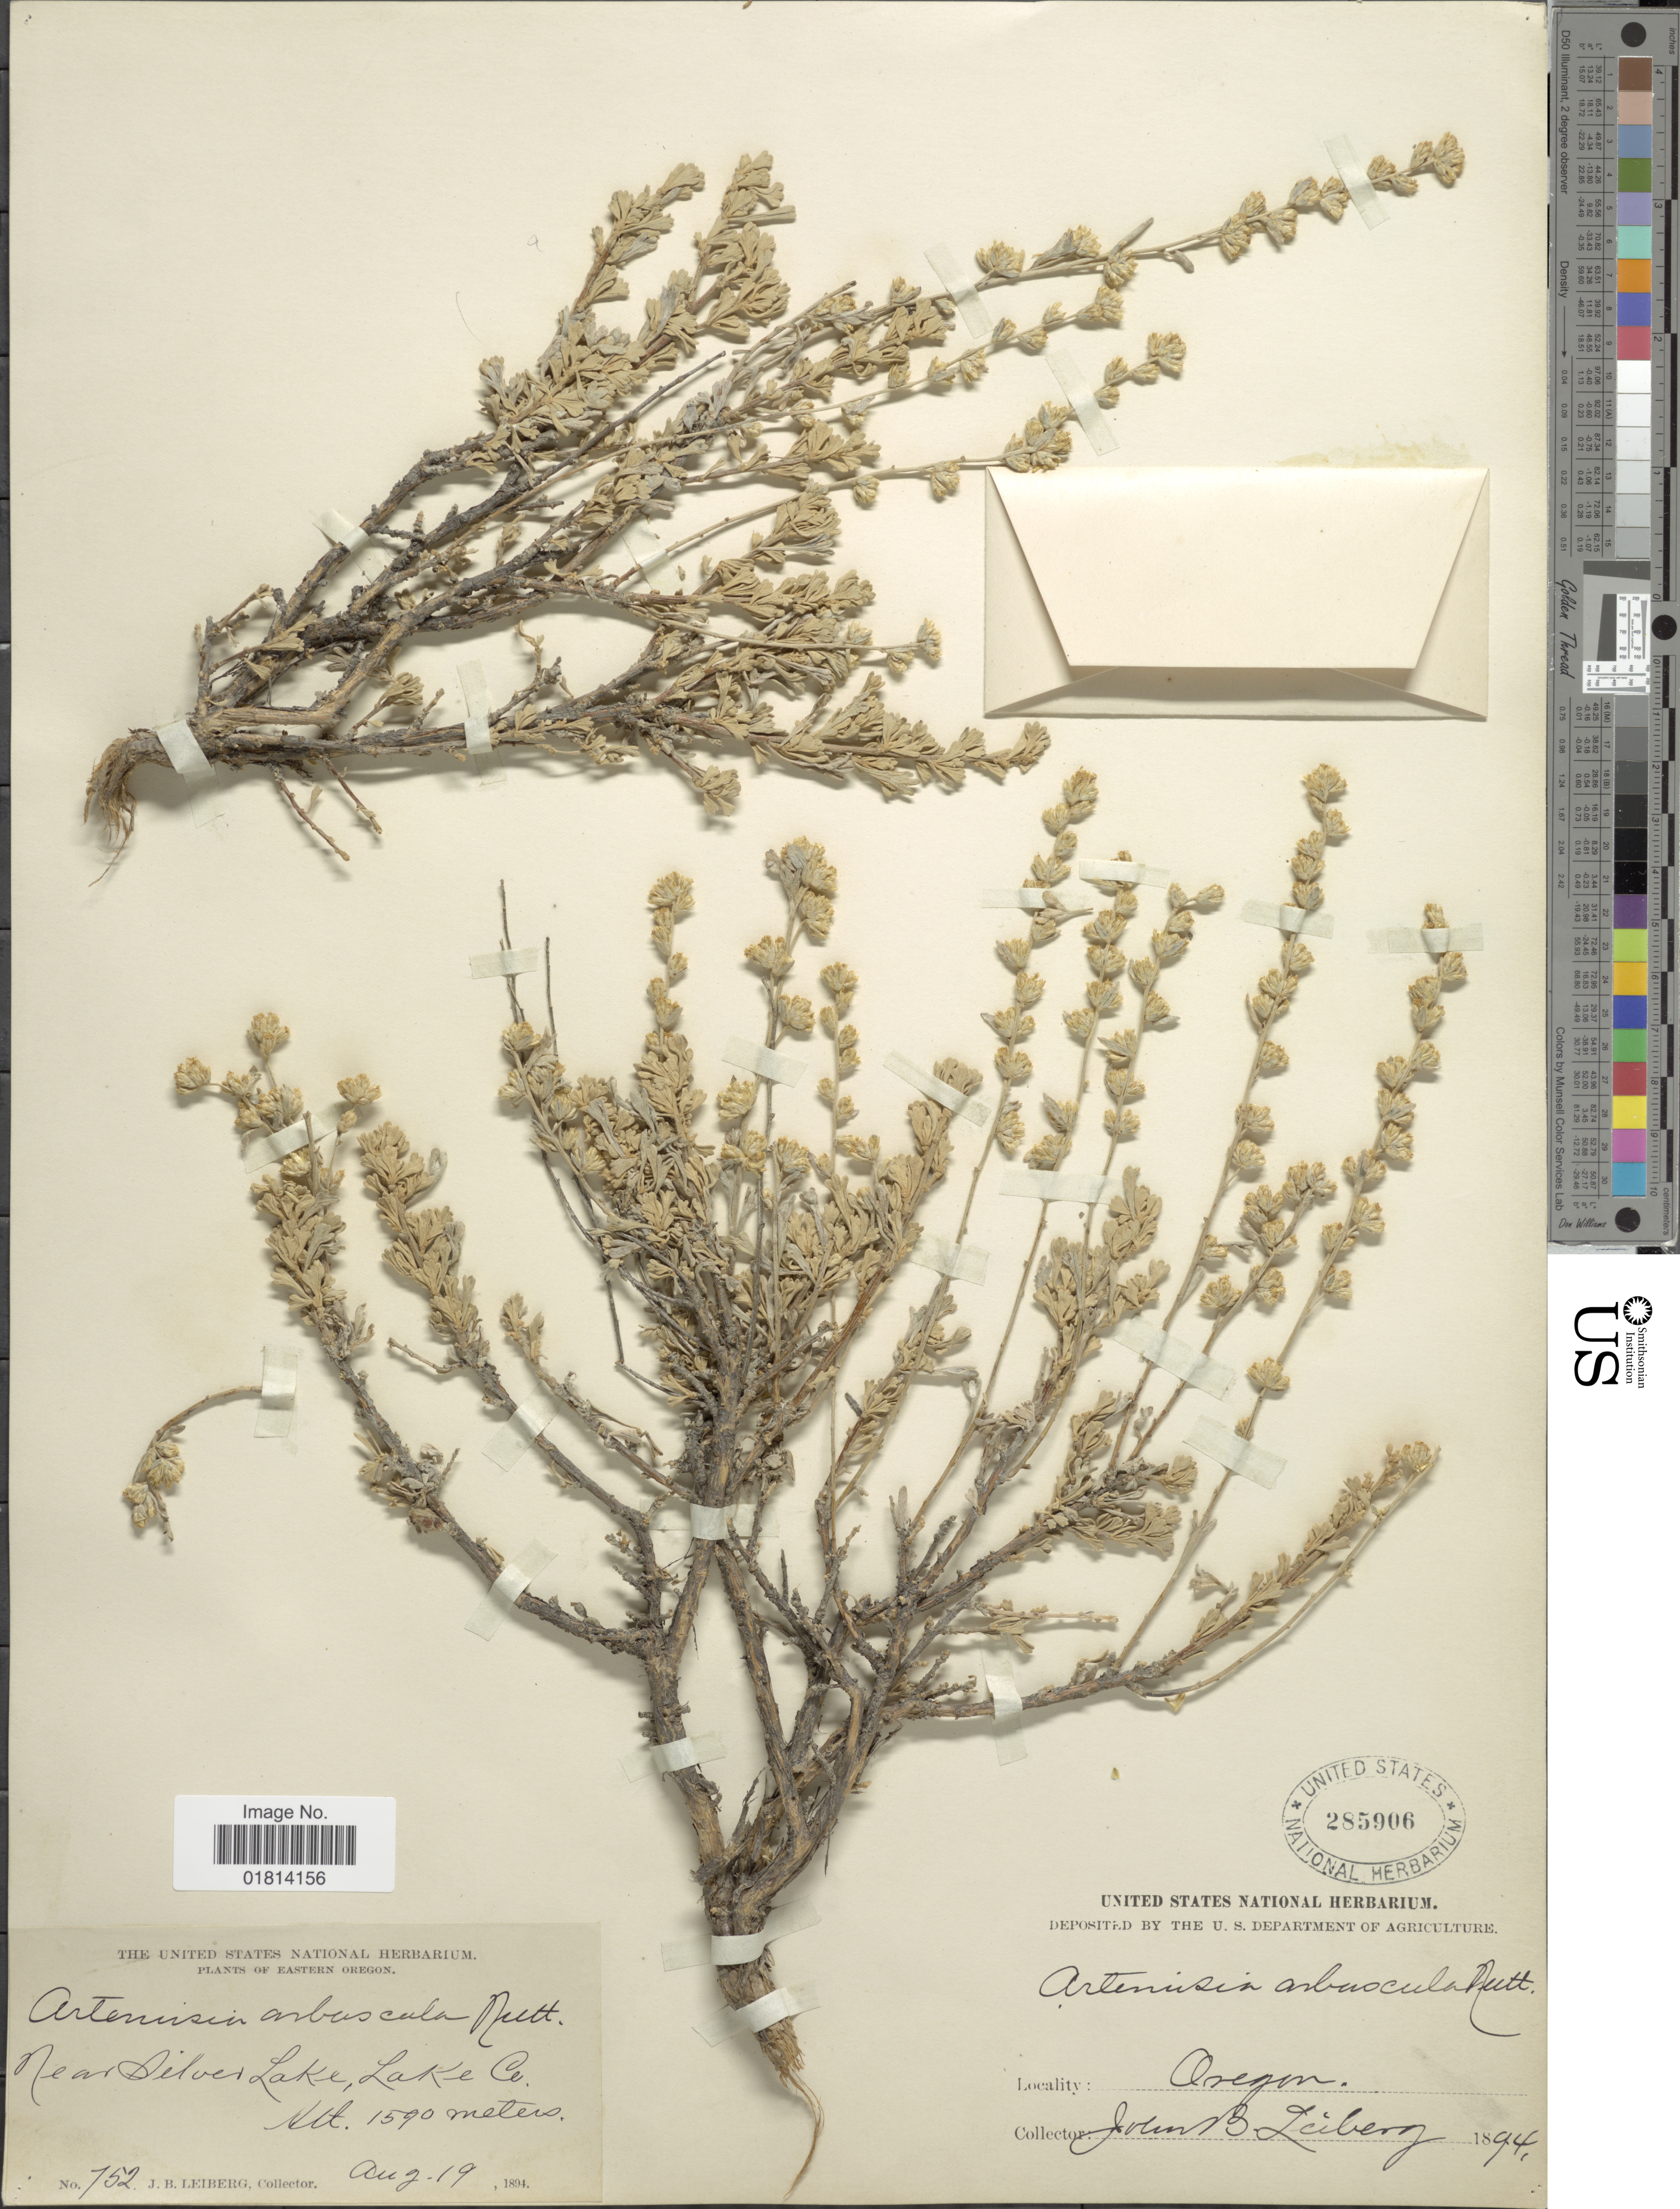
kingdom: Plantae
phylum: Tracheophyta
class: Magnoliopsida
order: Asterales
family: Asteraceae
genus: Artemisia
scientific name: Artemisia arbuscula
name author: Nutt.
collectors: J. B. Leiberg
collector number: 752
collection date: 1894-08-19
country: United States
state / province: Oregon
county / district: Lake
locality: Eastern Oregon. Near Silver Lake, Lake Co. Mt.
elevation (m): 1590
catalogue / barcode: US 285906